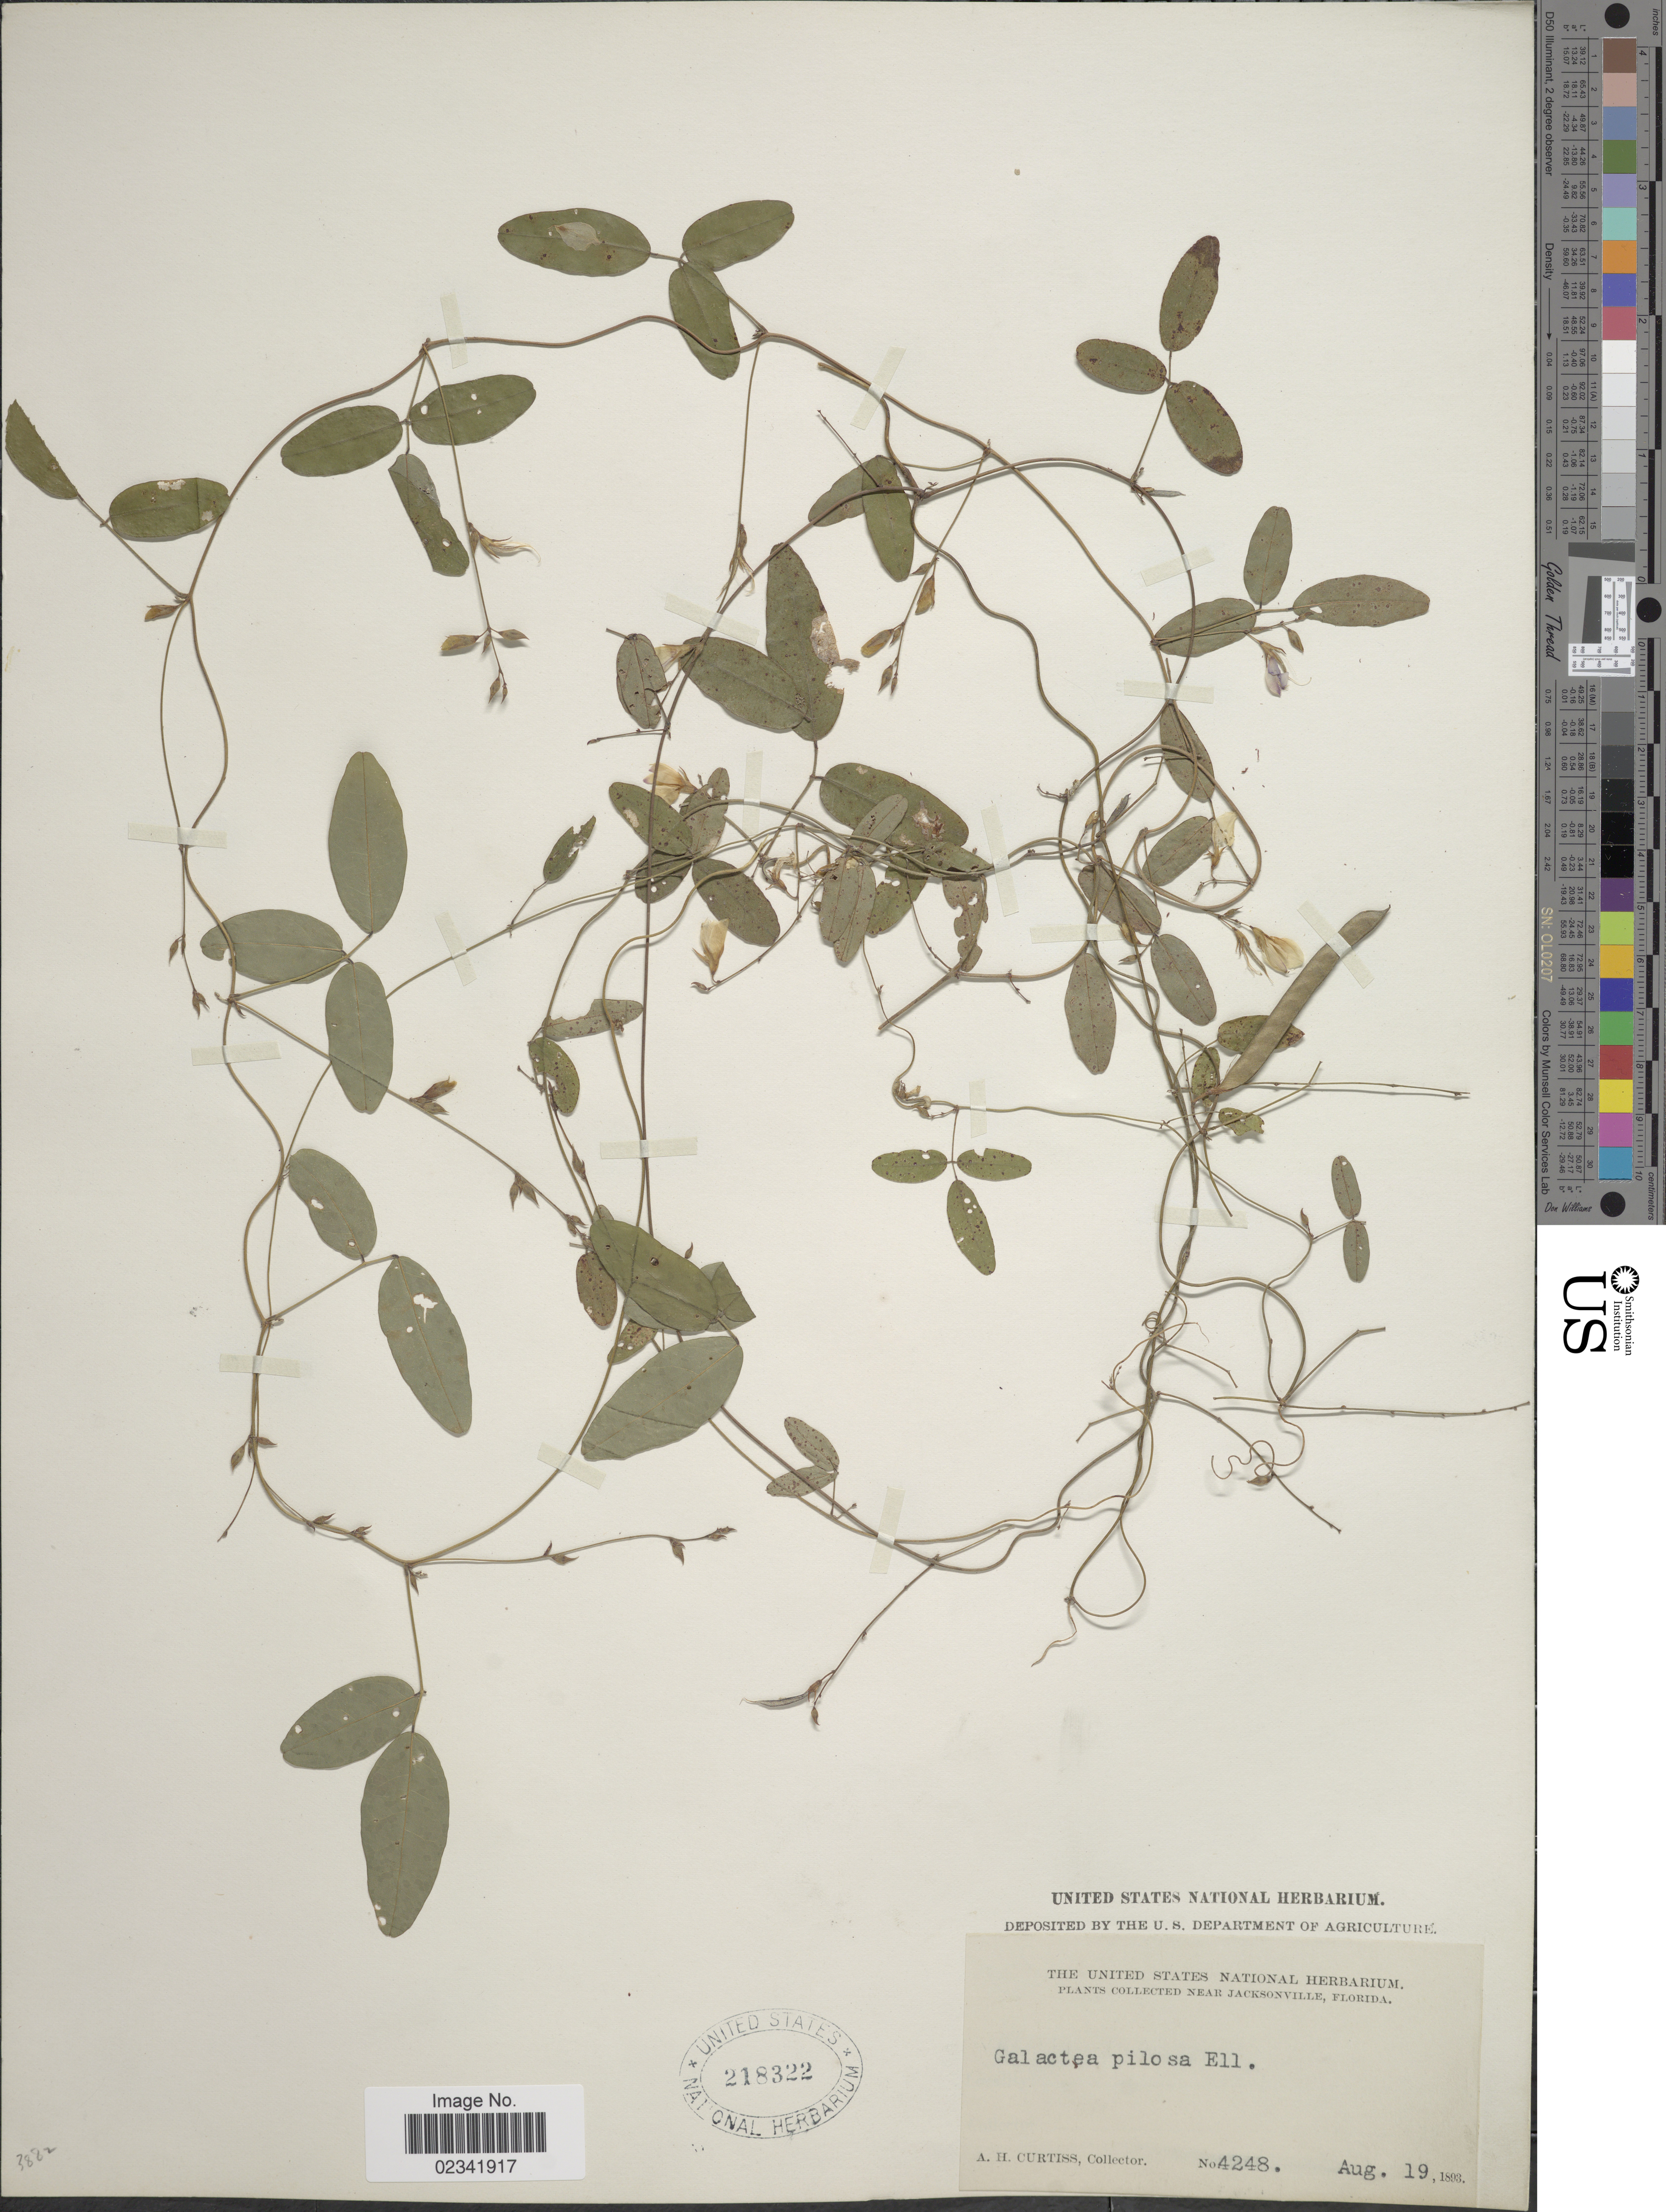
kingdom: Plantae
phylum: Tracheophyta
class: Magnoliopsida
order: Fabales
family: Fabaceae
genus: Galactia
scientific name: Galactia volubilis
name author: (L.) Britton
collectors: A. H. Curtiss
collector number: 4248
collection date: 1893-08-19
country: United States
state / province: Florida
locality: Near Jacksonville, Florida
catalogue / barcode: US 218322